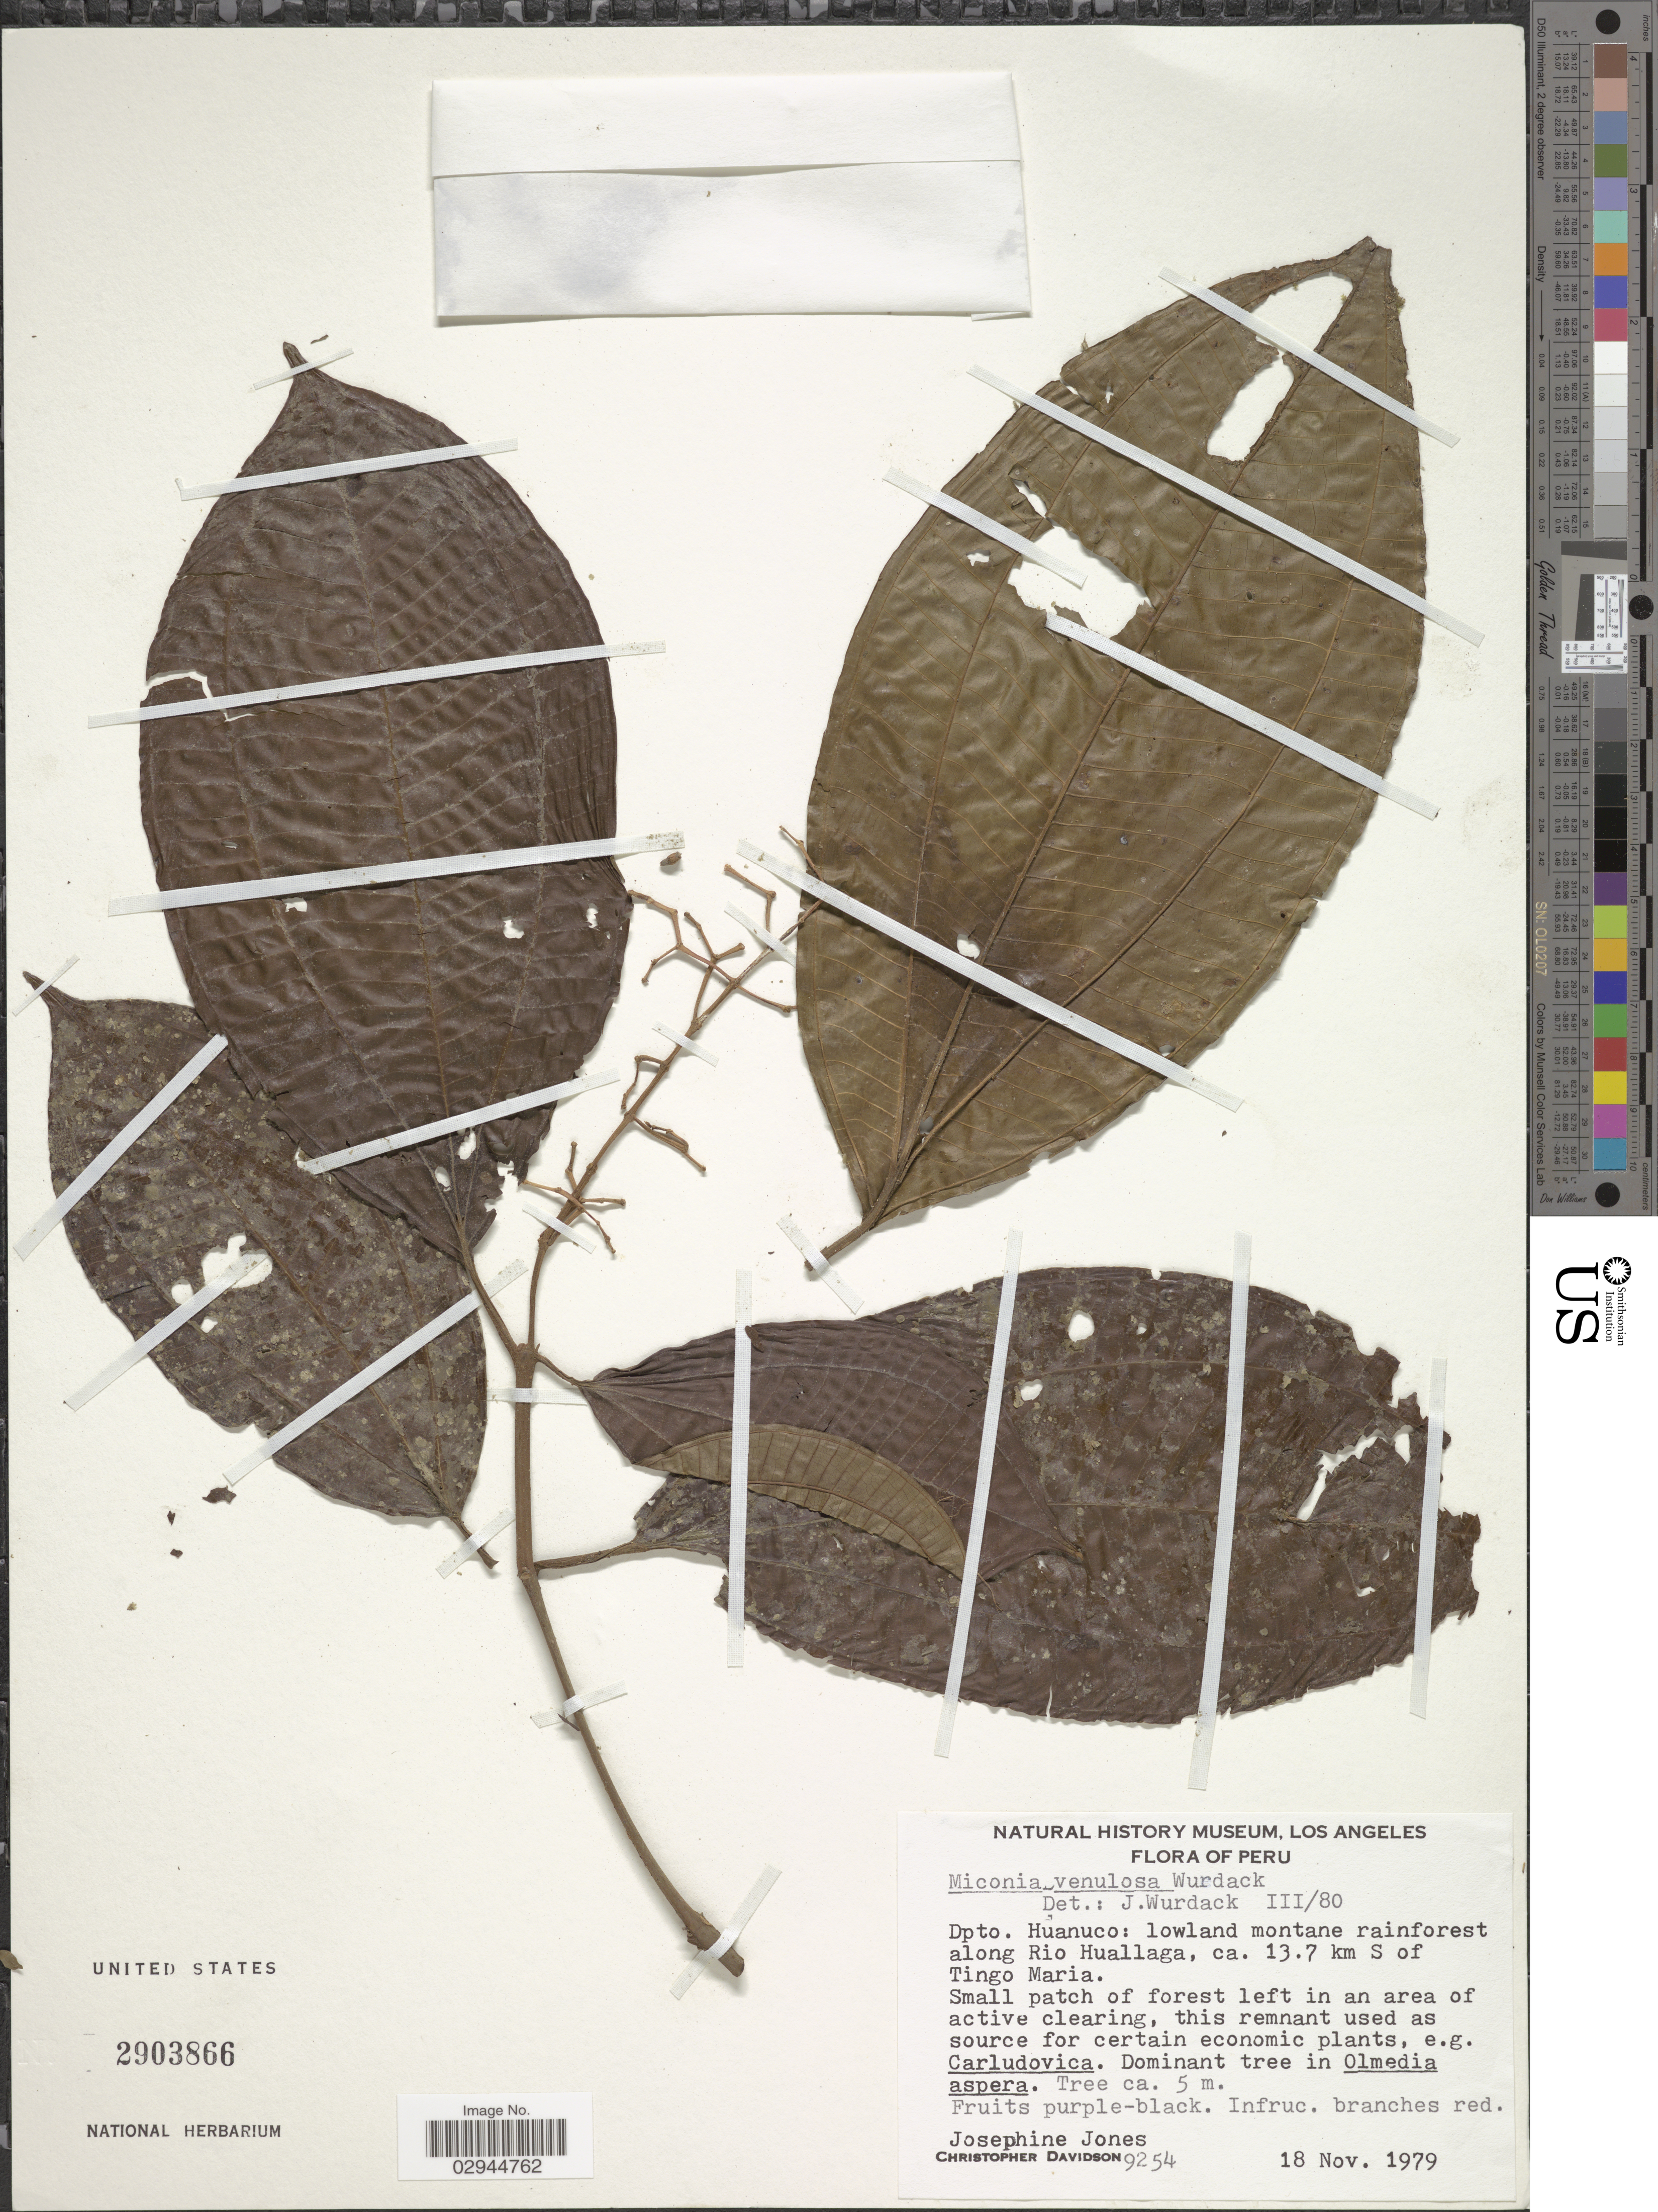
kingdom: Plantae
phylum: Tracheophyta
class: Magnoliopsida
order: Myrtales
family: Melastomataceae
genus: Miconia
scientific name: Miconia venulosa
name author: Wurdack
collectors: J. Jones & C. Davidson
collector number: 9254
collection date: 1979-11-18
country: Peru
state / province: Huánuco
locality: Dept. Huanuco: lowland montane rainforest along Rio Huallaga, ca. 13.7 km S of Tingo Maria.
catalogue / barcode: US 2903866